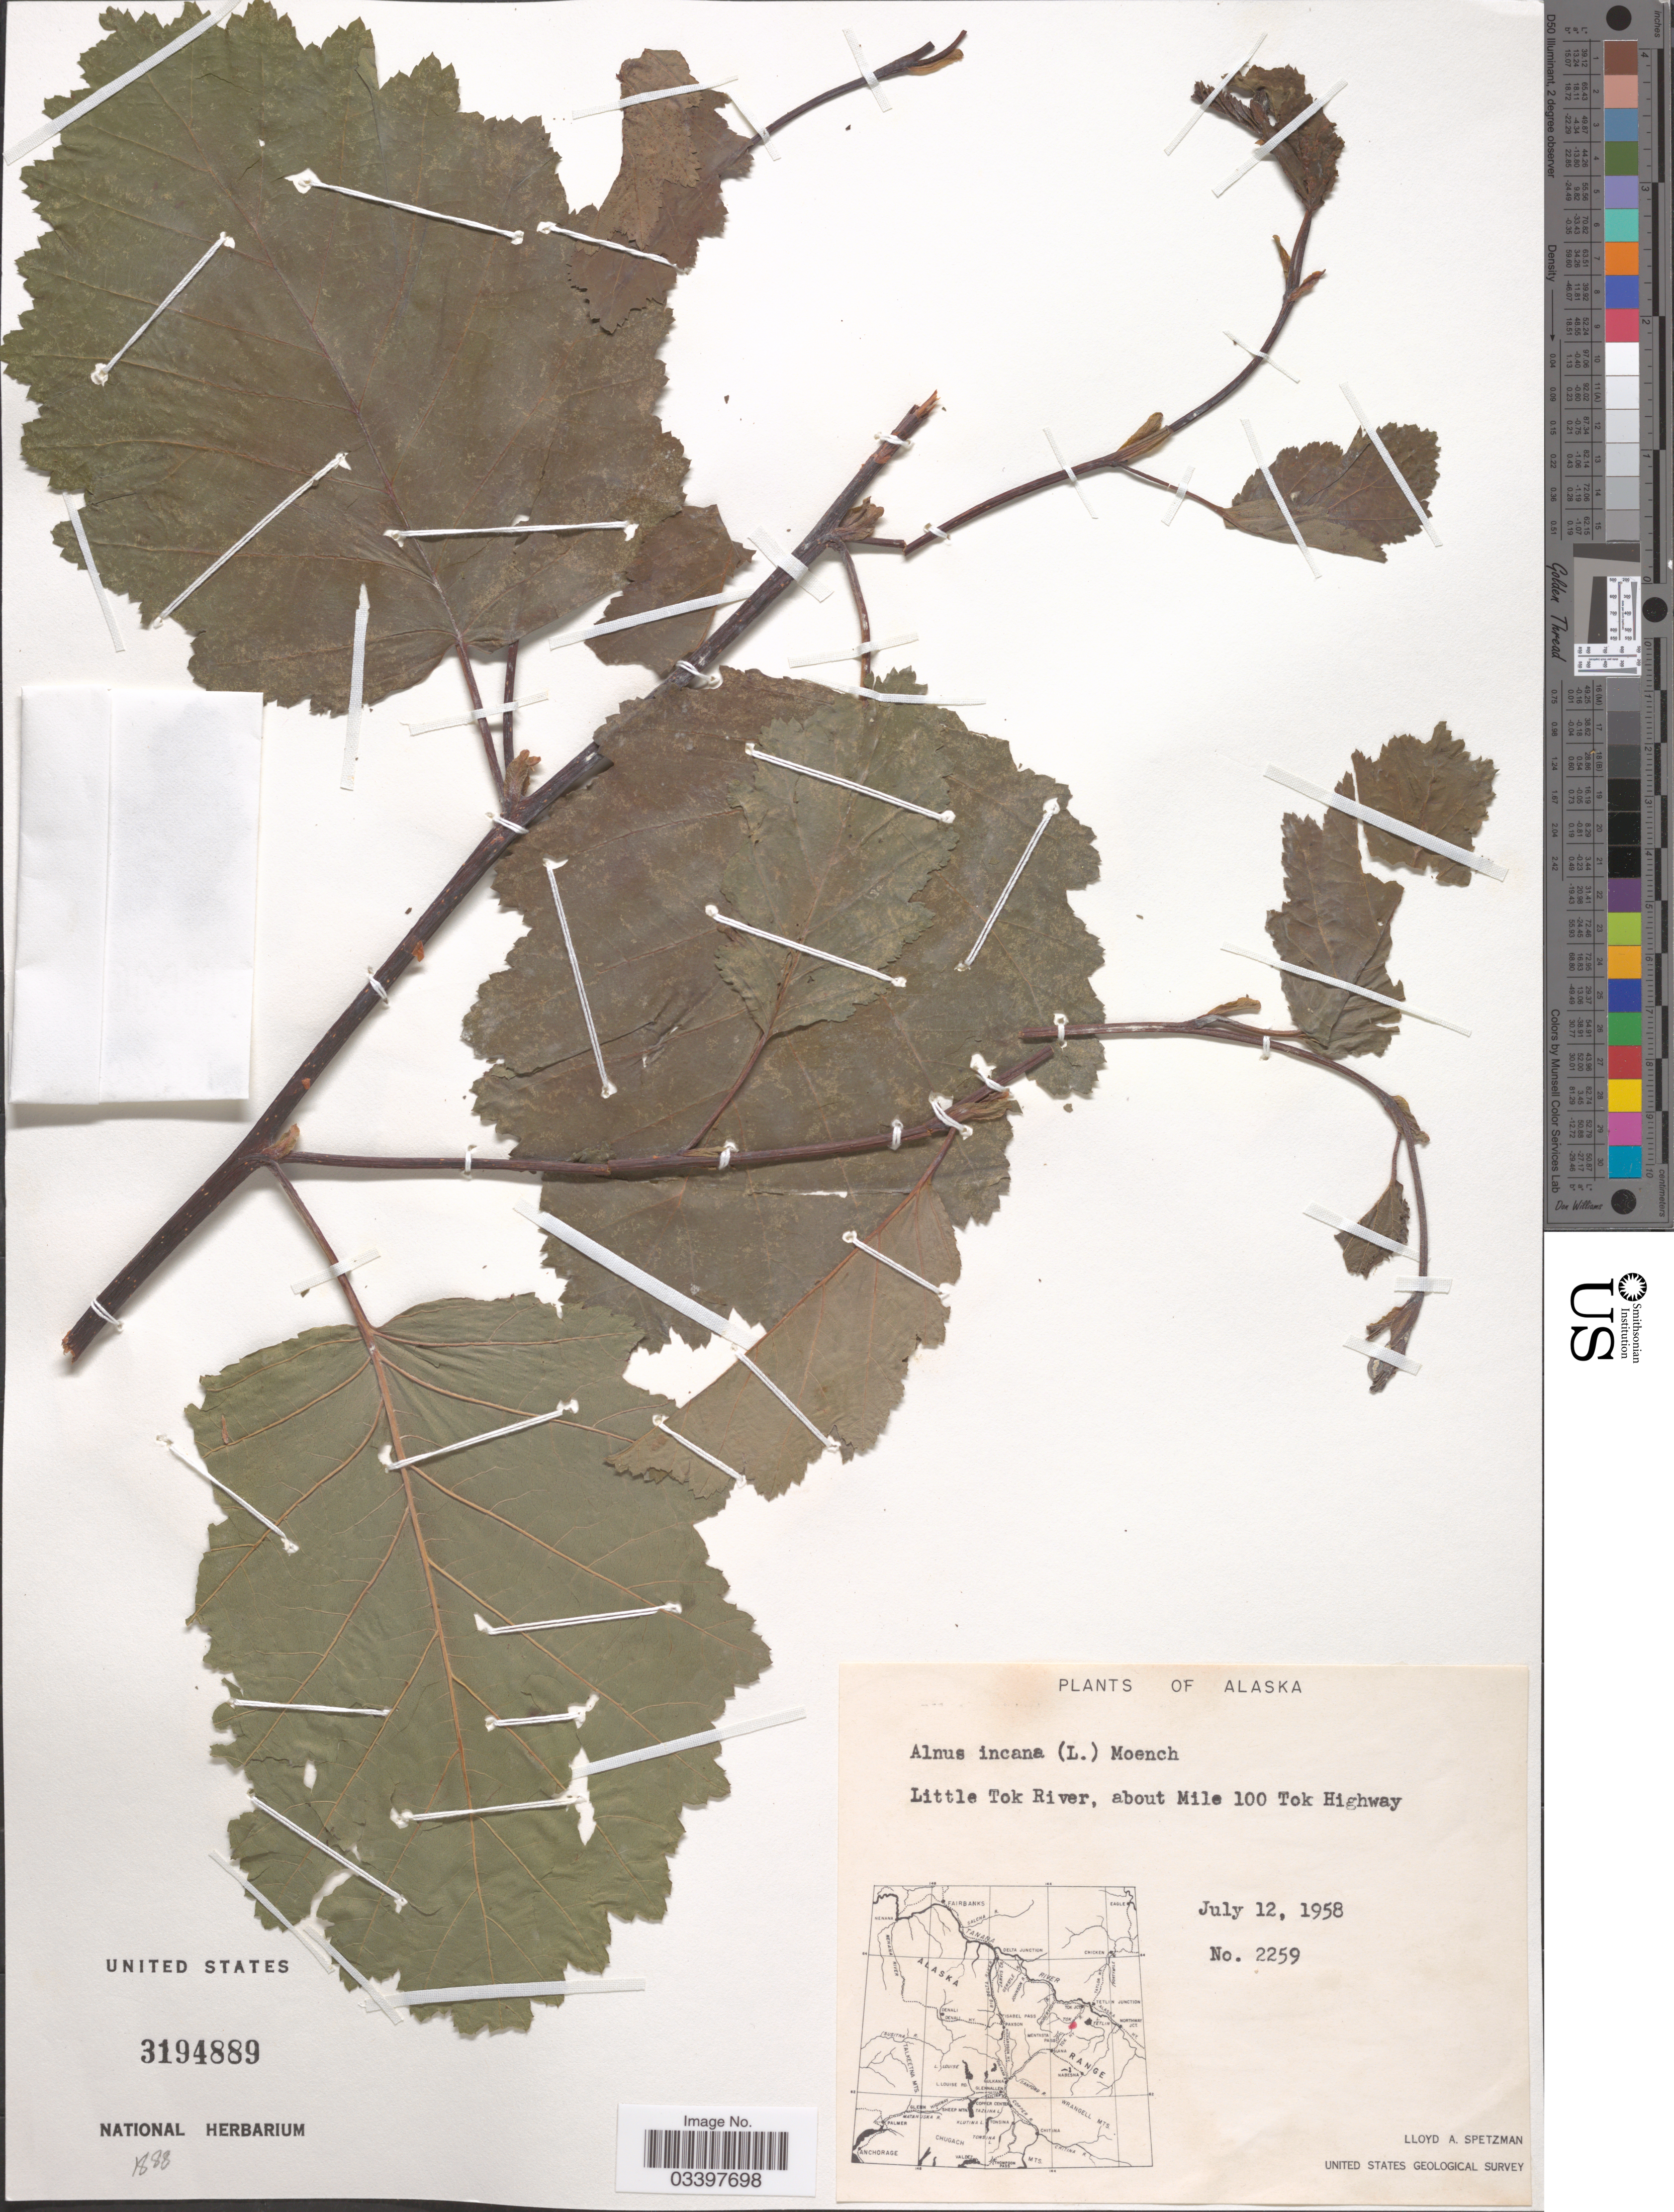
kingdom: Plantae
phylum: Tracheophyta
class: Magnoliopsida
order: Fagales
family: Betulaceae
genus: Alnus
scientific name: Alnus incana subsp. rugosa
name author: (Du Roi) R.T. Clausen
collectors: L. Spetzman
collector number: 2259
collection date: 1958-07-12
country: United States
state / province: Alaska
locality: Little Tok River, about Mile 100 Tok Highway.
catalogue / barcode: US 3194889